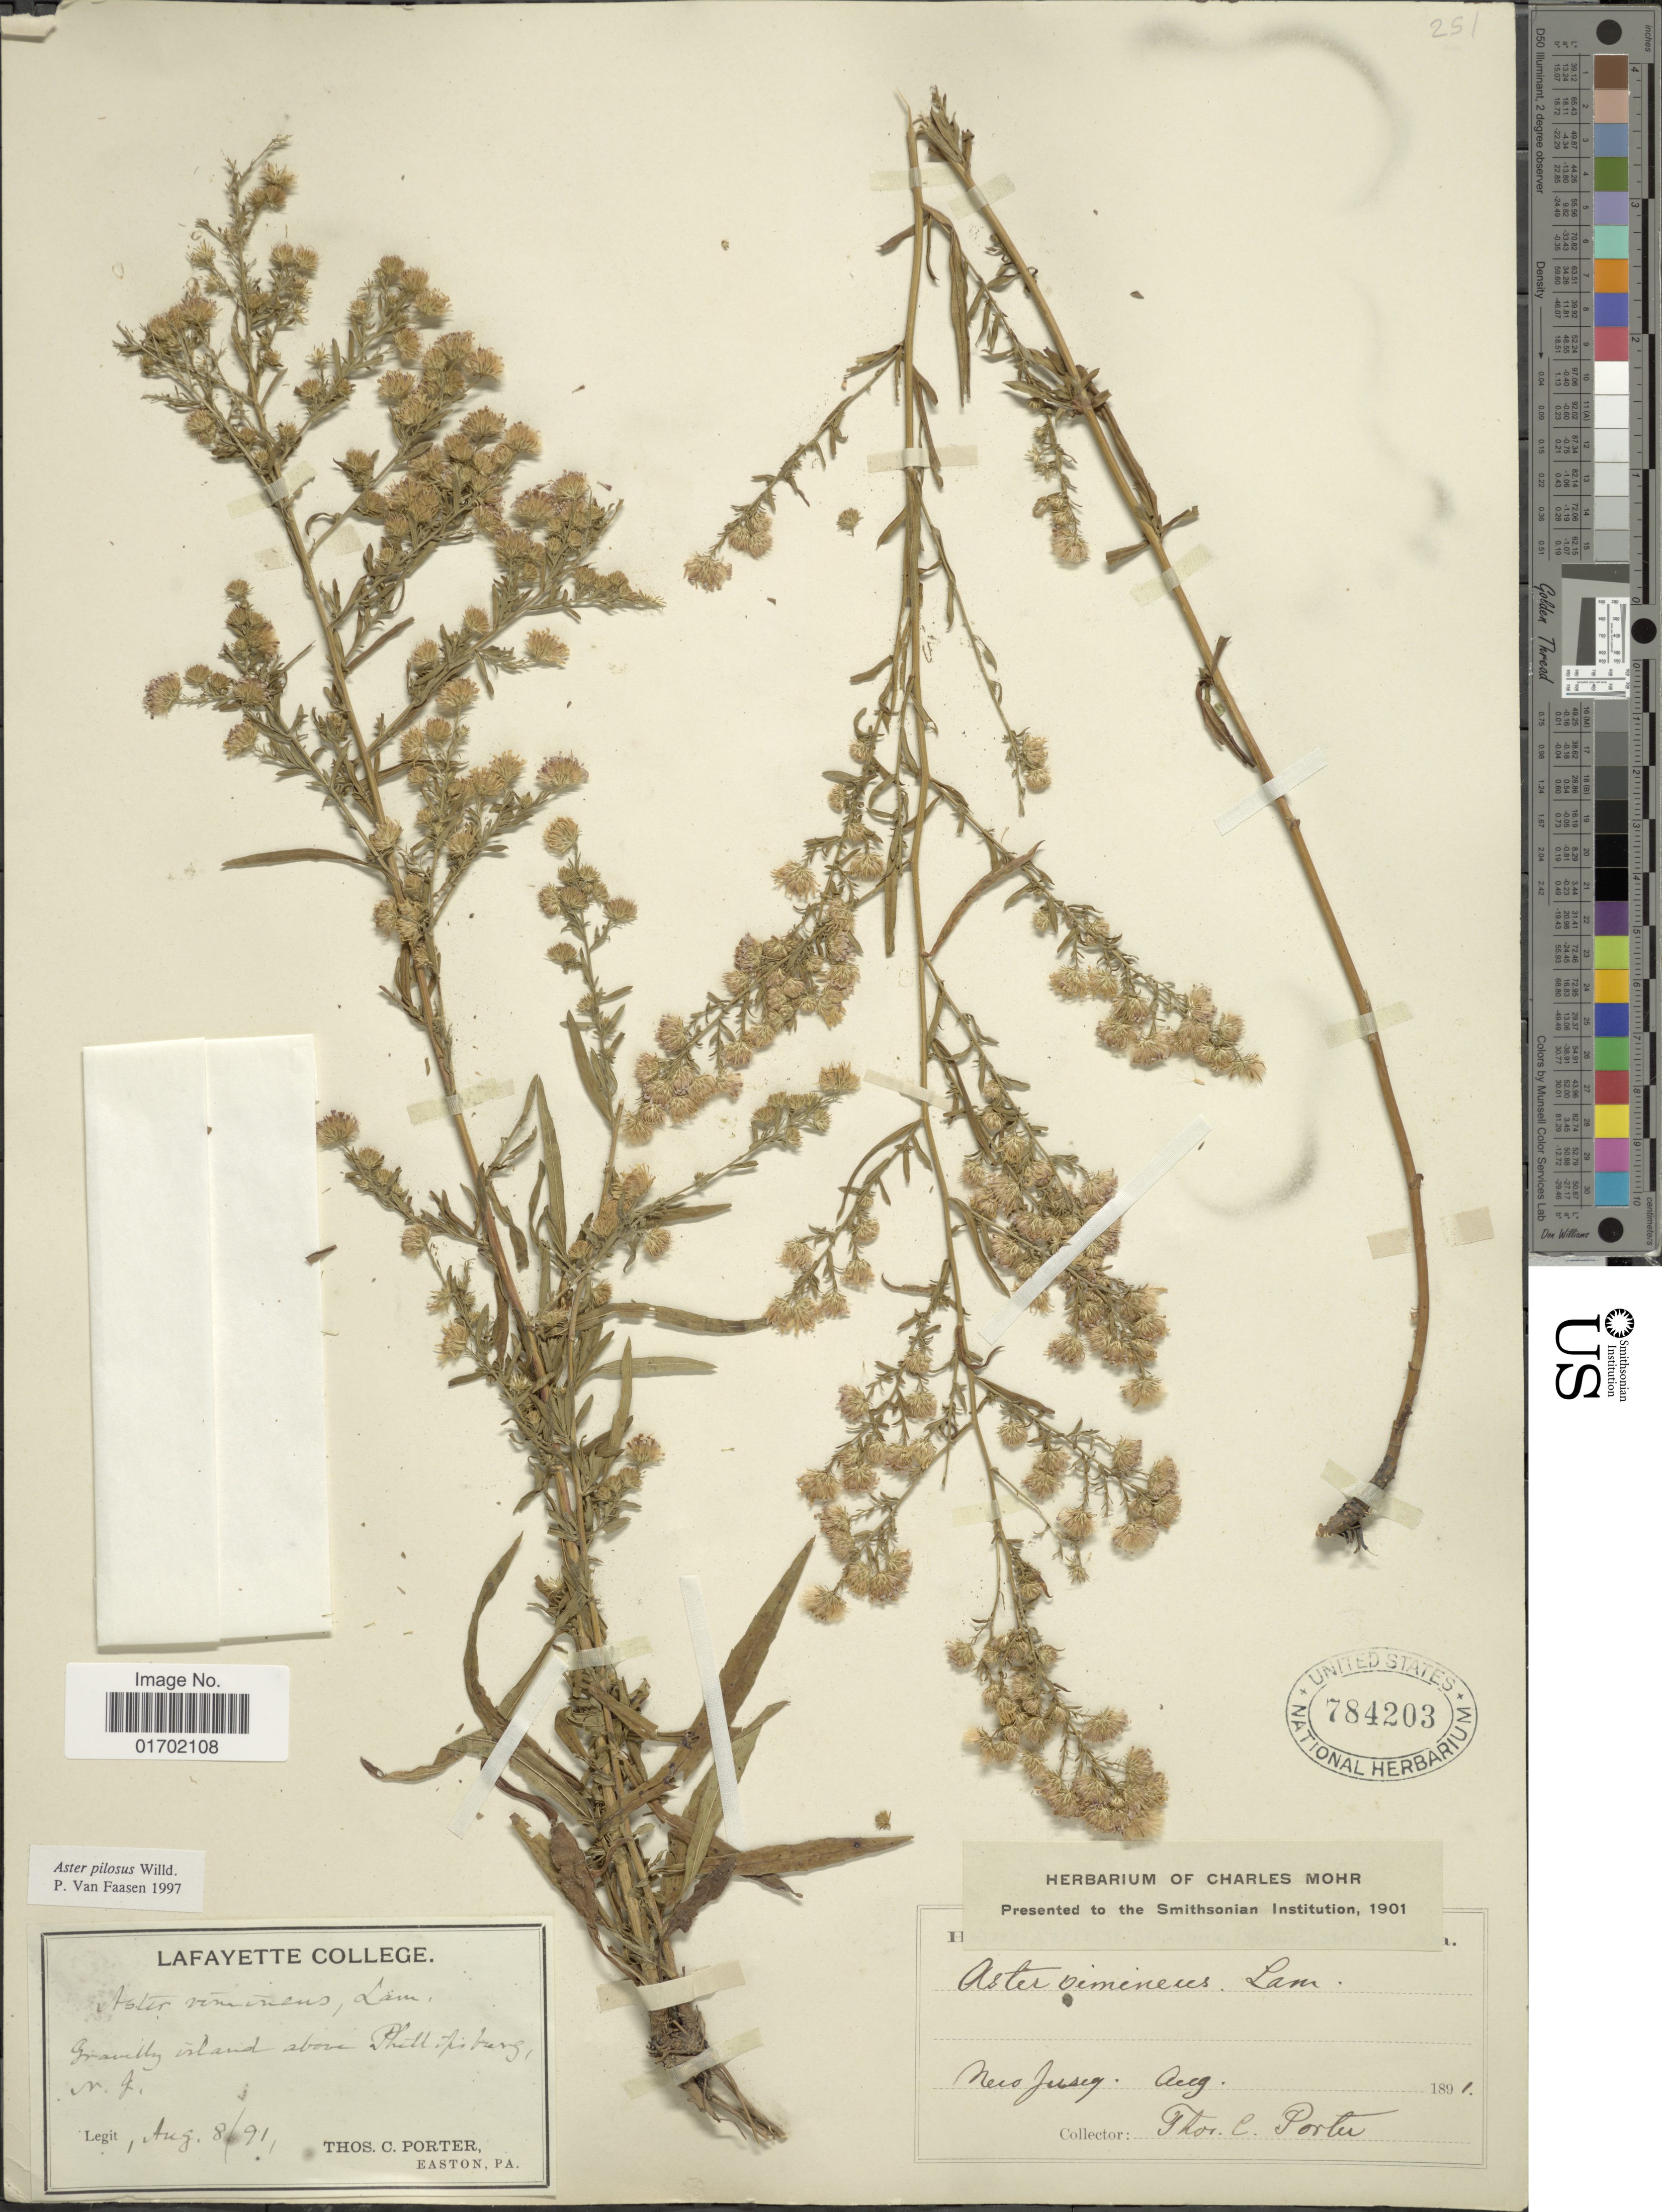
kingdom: Plantae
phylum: Tracheophyta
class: Magnoliopsida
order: Asterales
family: Asteraceae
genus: Symphyotrichum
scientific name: Symphyotrichum pilosum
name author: (Willd.) G.L. Nesom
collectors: T. C. Porter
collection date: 1891-08-08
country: United States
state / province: New Jersey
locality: Gravelly island above Phillipsburg, N. J.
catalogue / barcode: US 784203